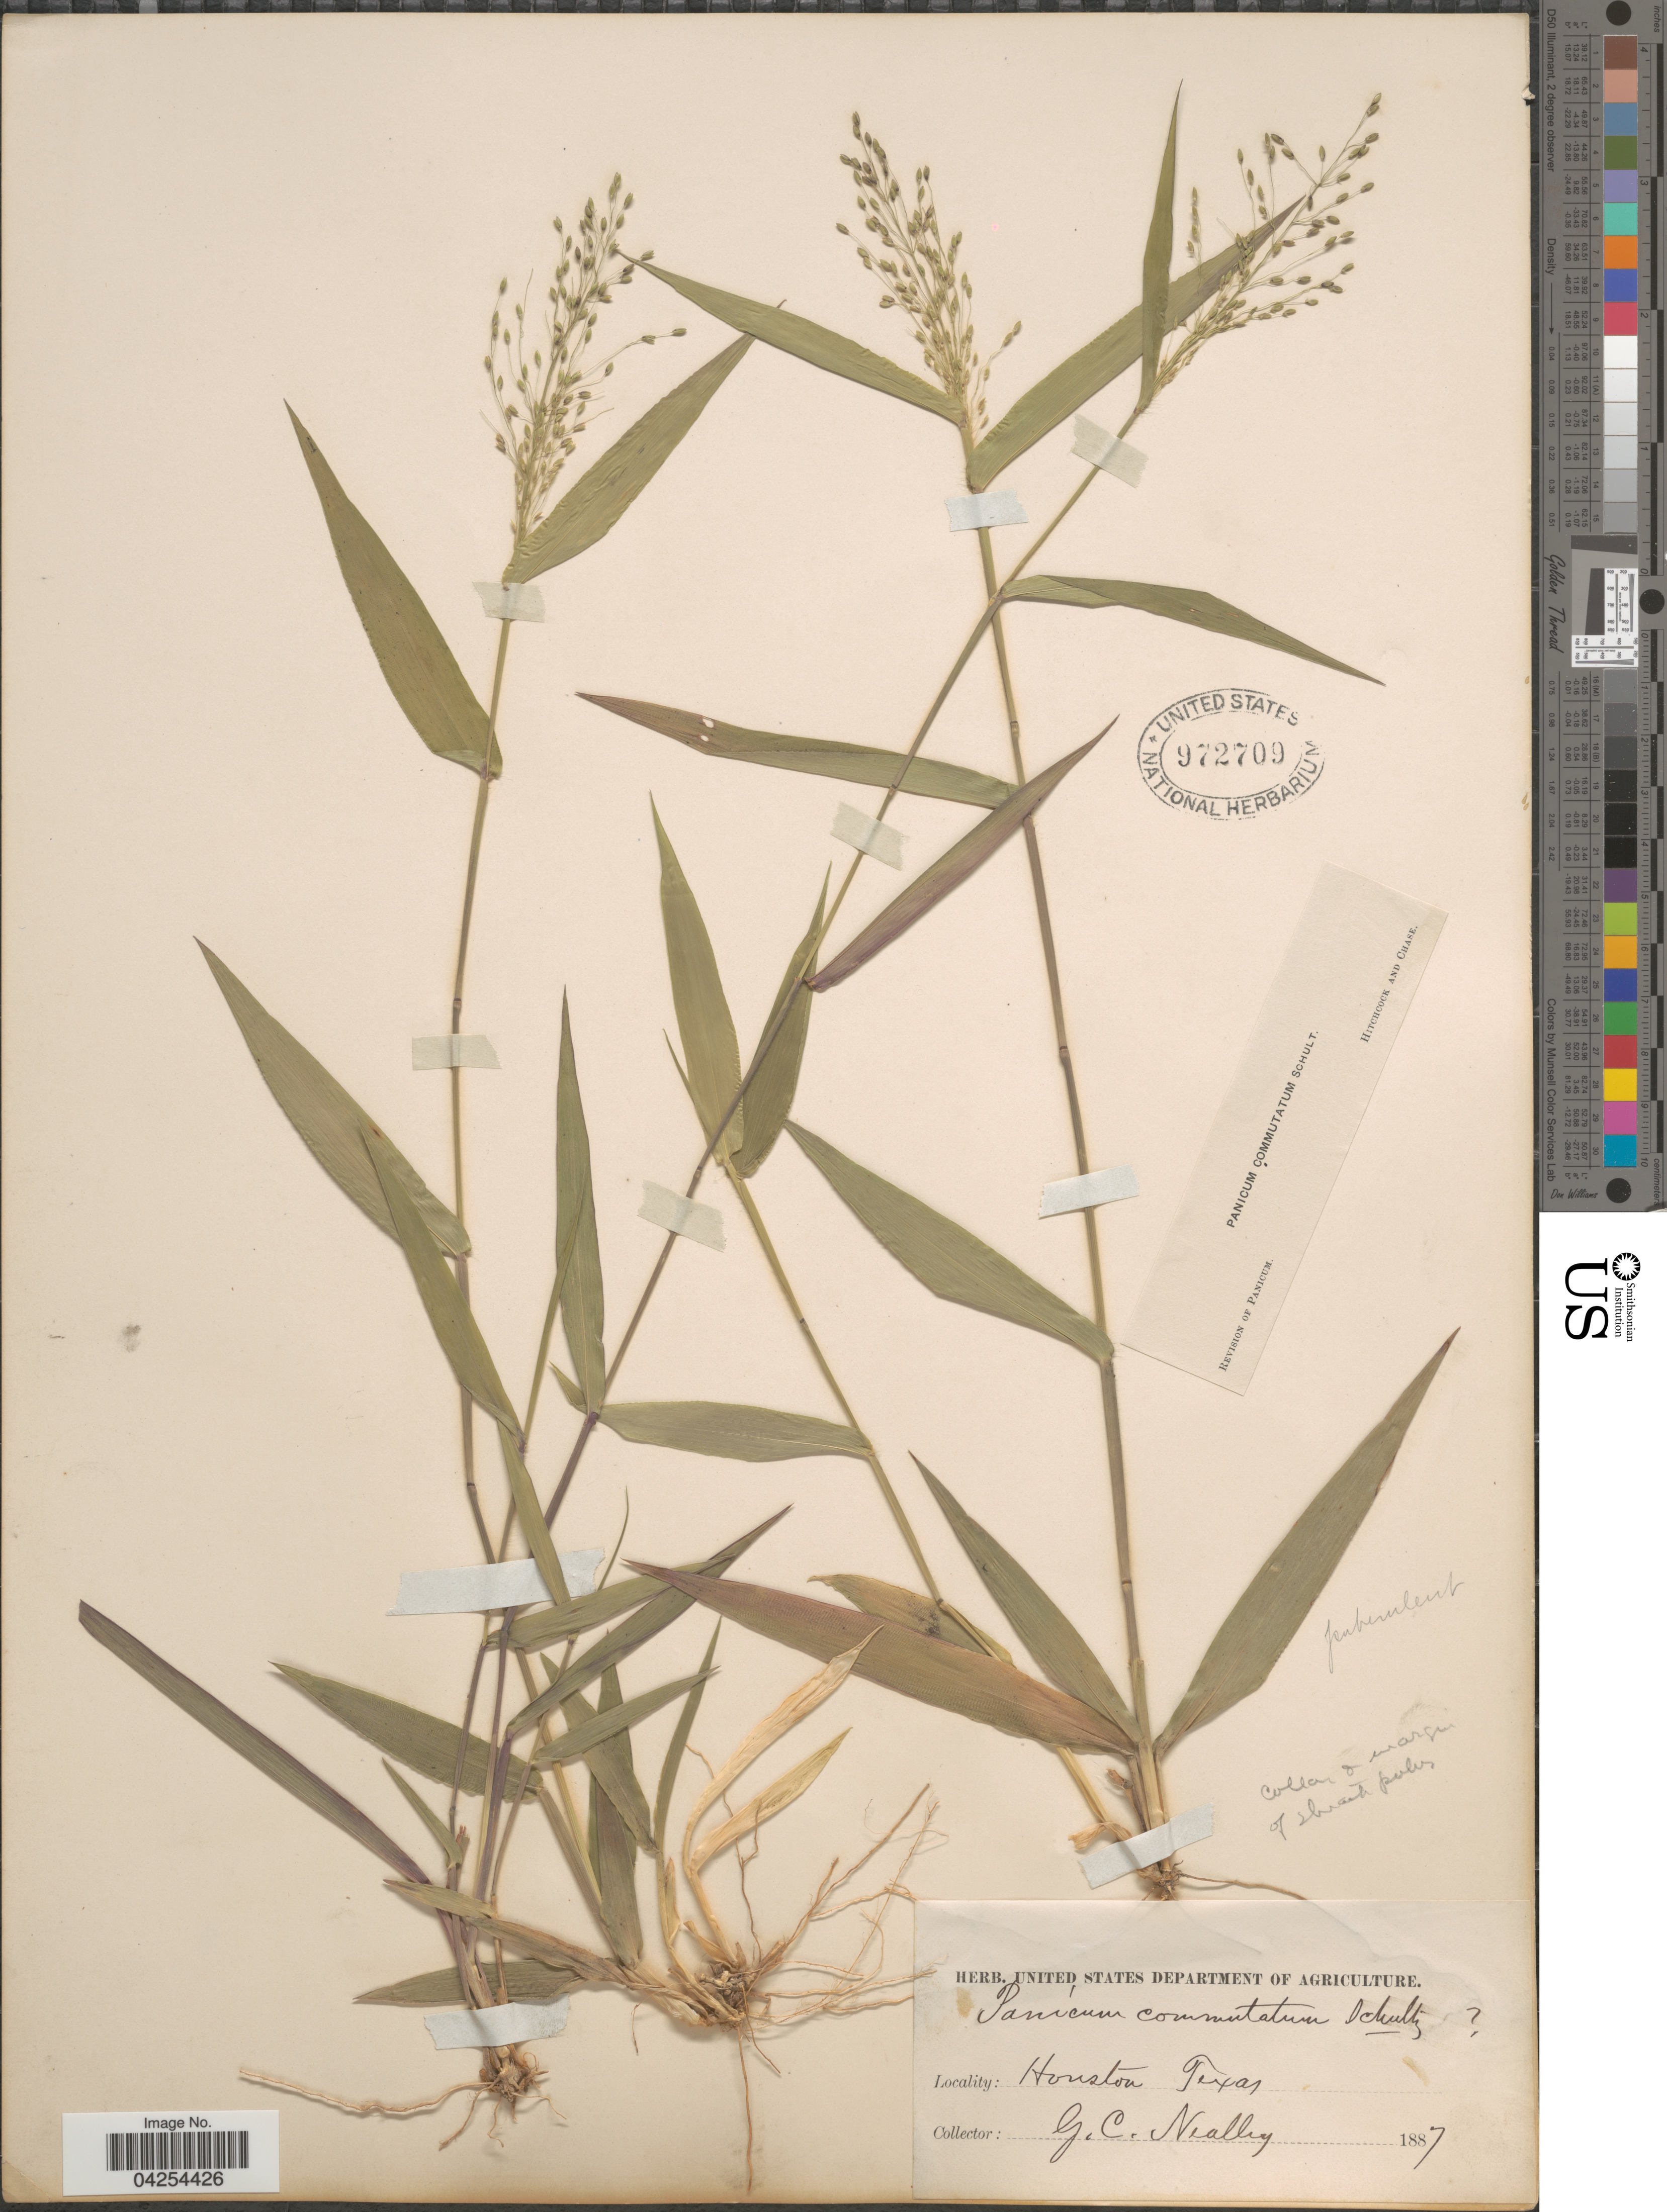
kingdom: Plantae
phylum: Tracheophyta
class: Liliopsida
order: Poales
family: Poaceae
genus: Dichanthelium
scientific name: Dichanthelium commutatum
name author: (Schult.) Gould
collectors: G. Neally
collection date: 1887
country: United States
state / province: Texas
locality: Houston.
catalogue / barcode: US 972709